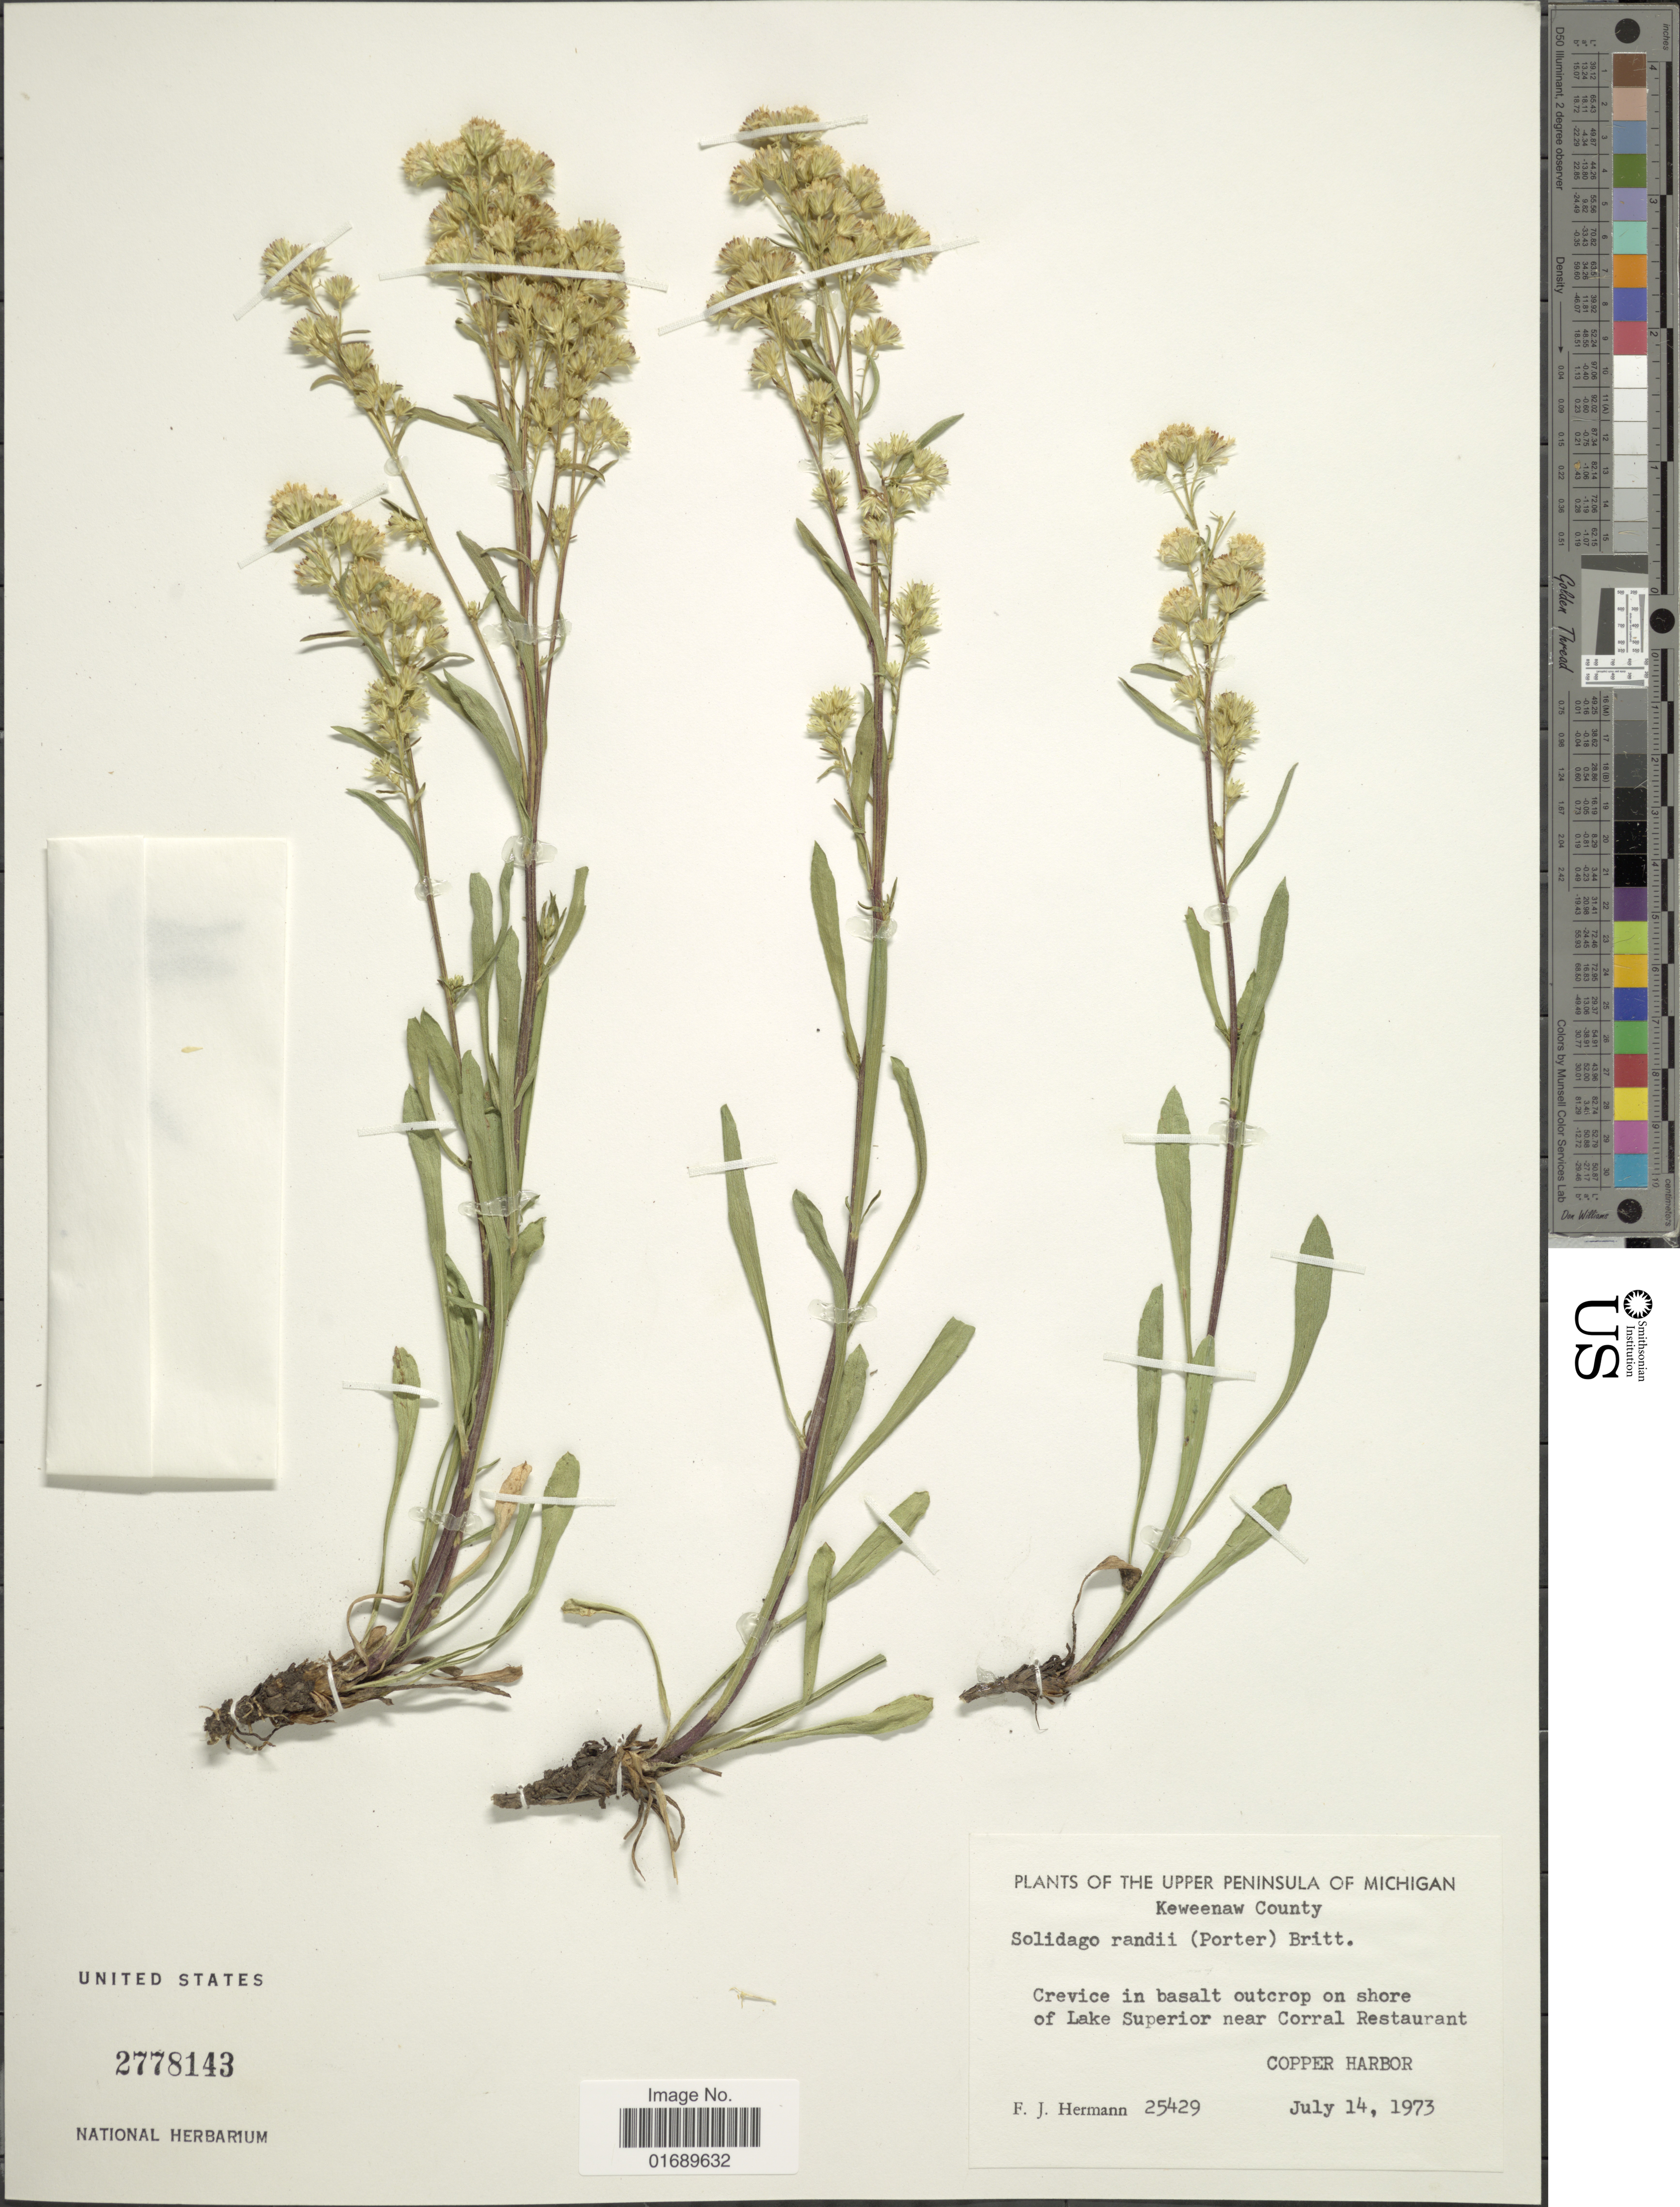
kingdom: Plantae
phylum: Tracheophyta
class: Magnoliopsida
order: Asterales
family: Asteraceae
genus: Solidago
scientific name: Solidago puberula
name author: Nutt.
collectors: F. J. Hermann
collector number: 25429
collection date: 1973-07-14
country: United States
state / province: Michigan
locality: The Upper Peninsula, keweenaw County, Crevice in basalt outcrop on shore of Lake Superior near Corral Restaurant, Copper Harbor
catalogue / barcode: US 2778143